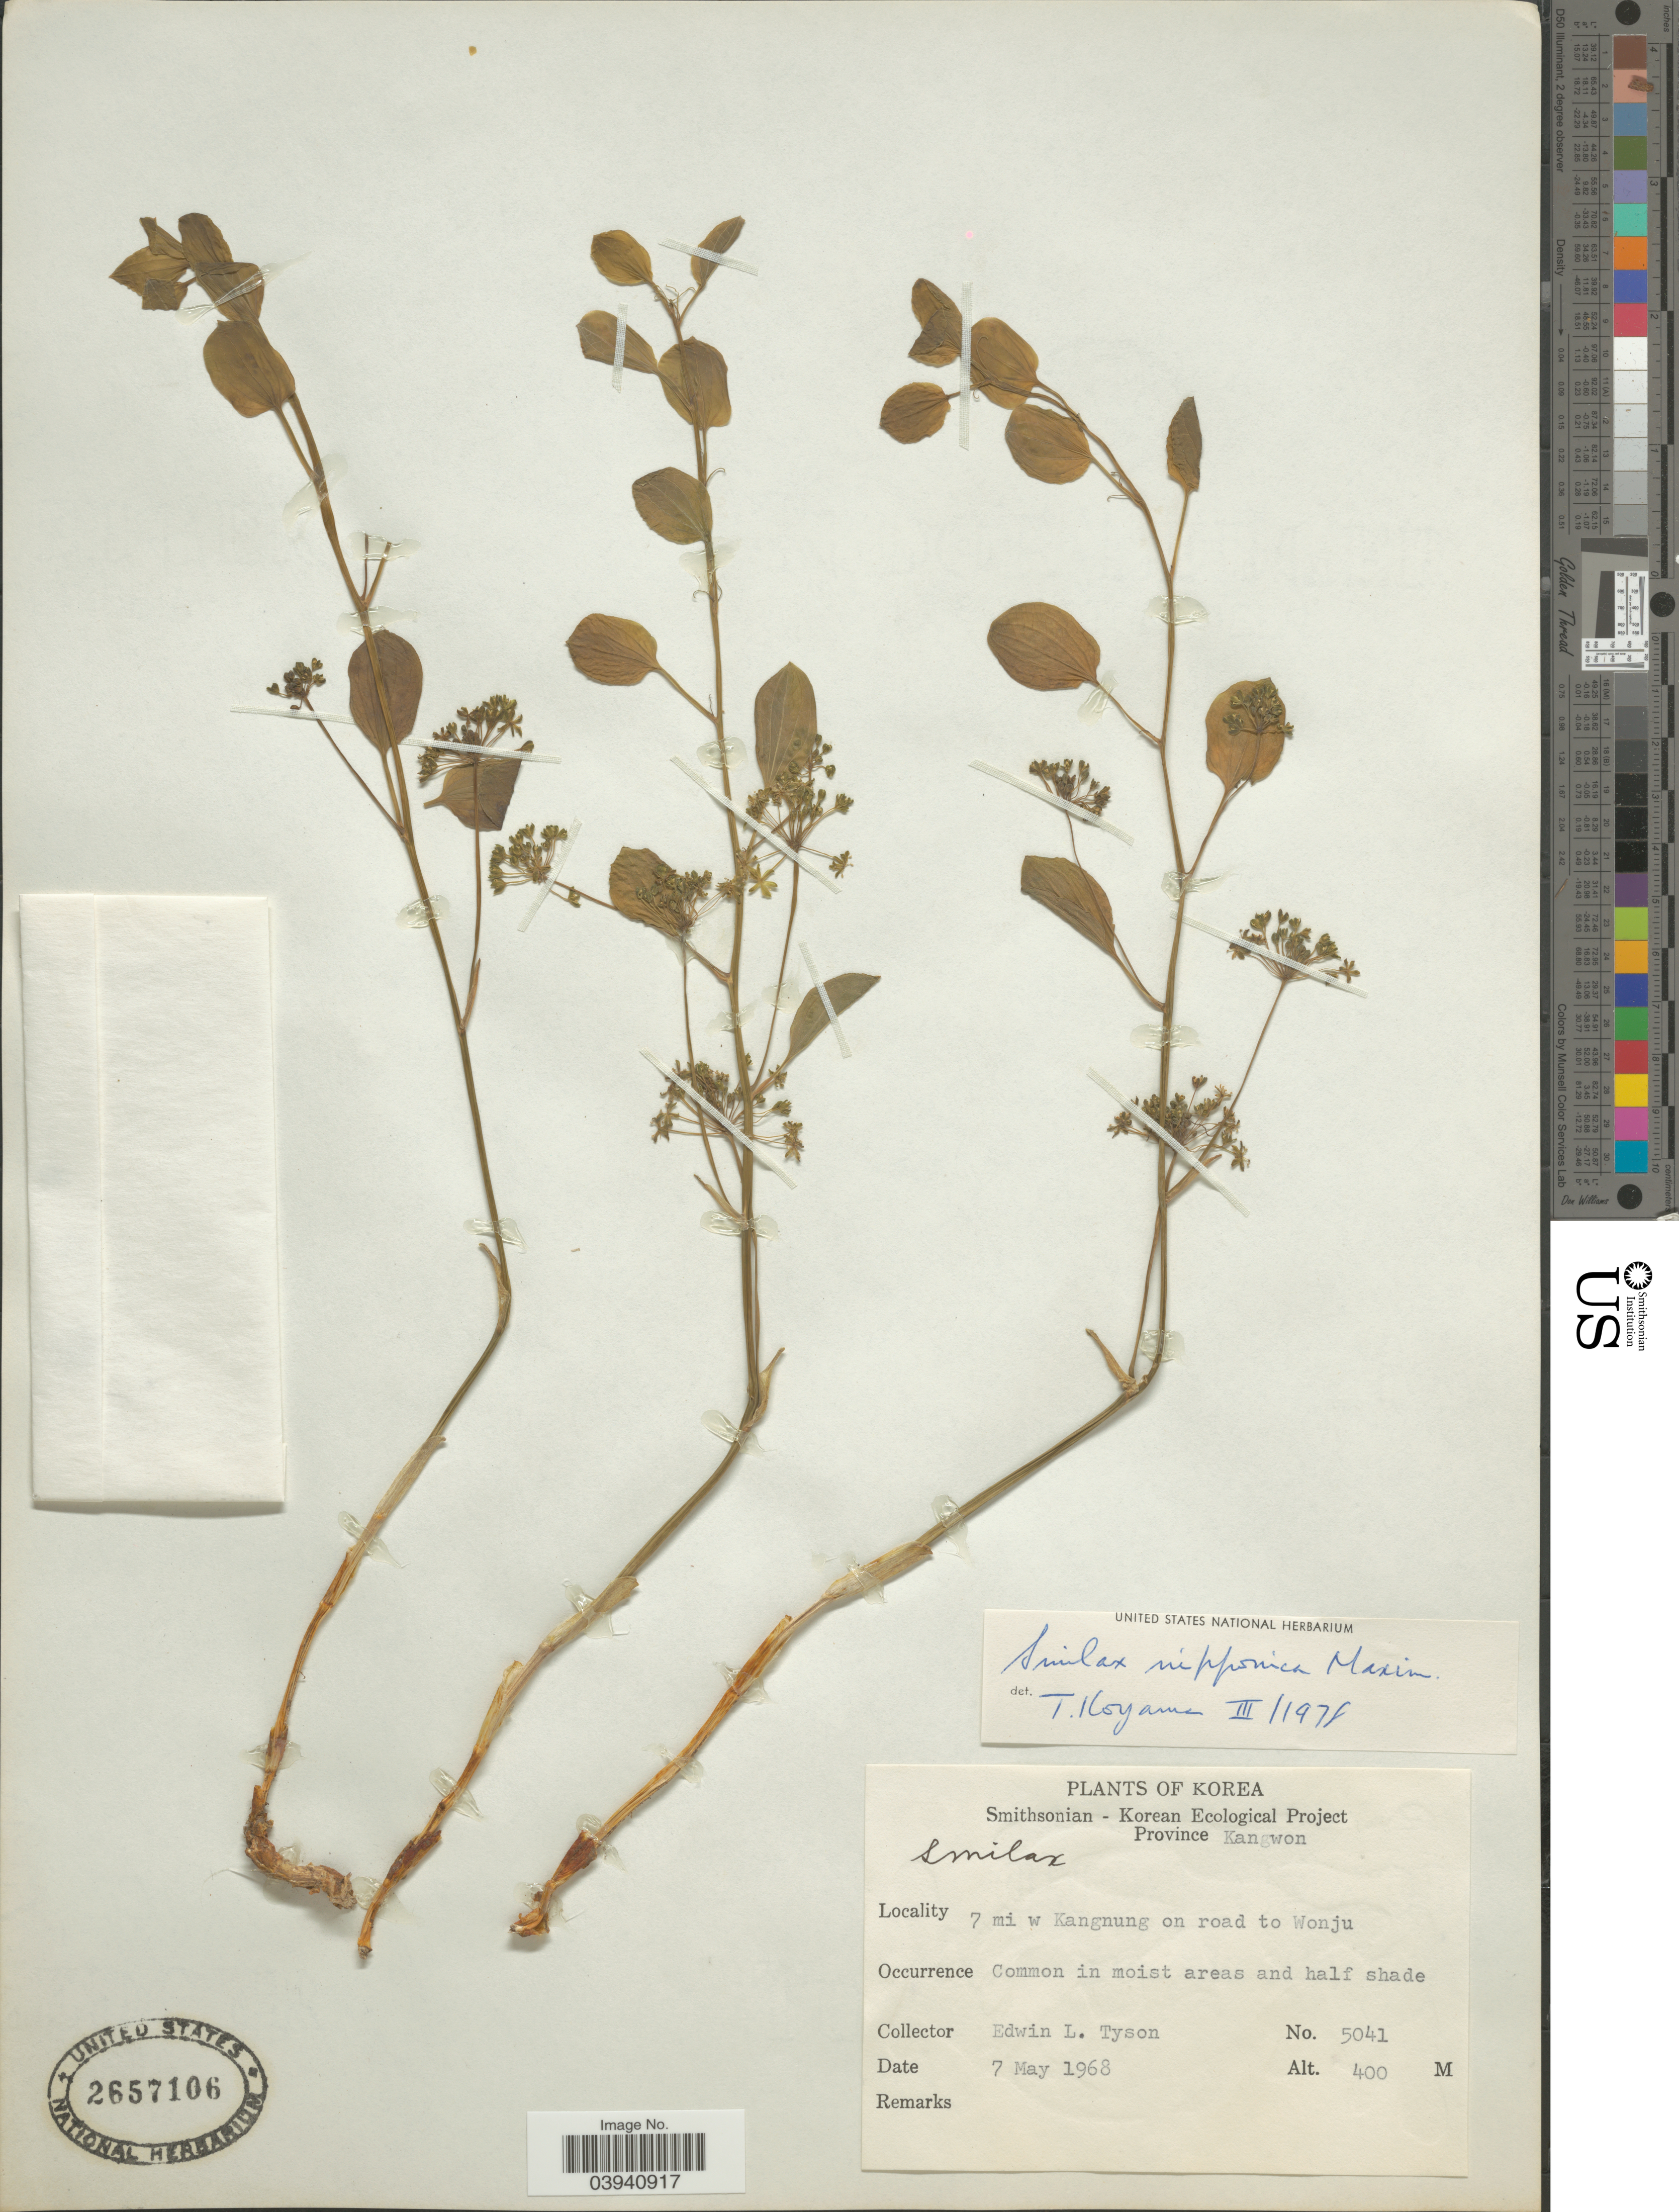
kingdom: Plantae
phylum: Tracheophyta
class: Liliopsida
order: Liliales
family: Smilacaceae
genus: Smilax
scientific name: Smilax nipponica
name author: Miq.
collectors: E. L. Tyson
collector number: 5041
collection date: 1968-05-07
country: North Korea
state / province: Kangwon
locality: Korea. 7 mi w Kangnung on road to Wonju. Common in moist areas and half shade.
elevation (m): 400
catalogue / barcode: US 2657106